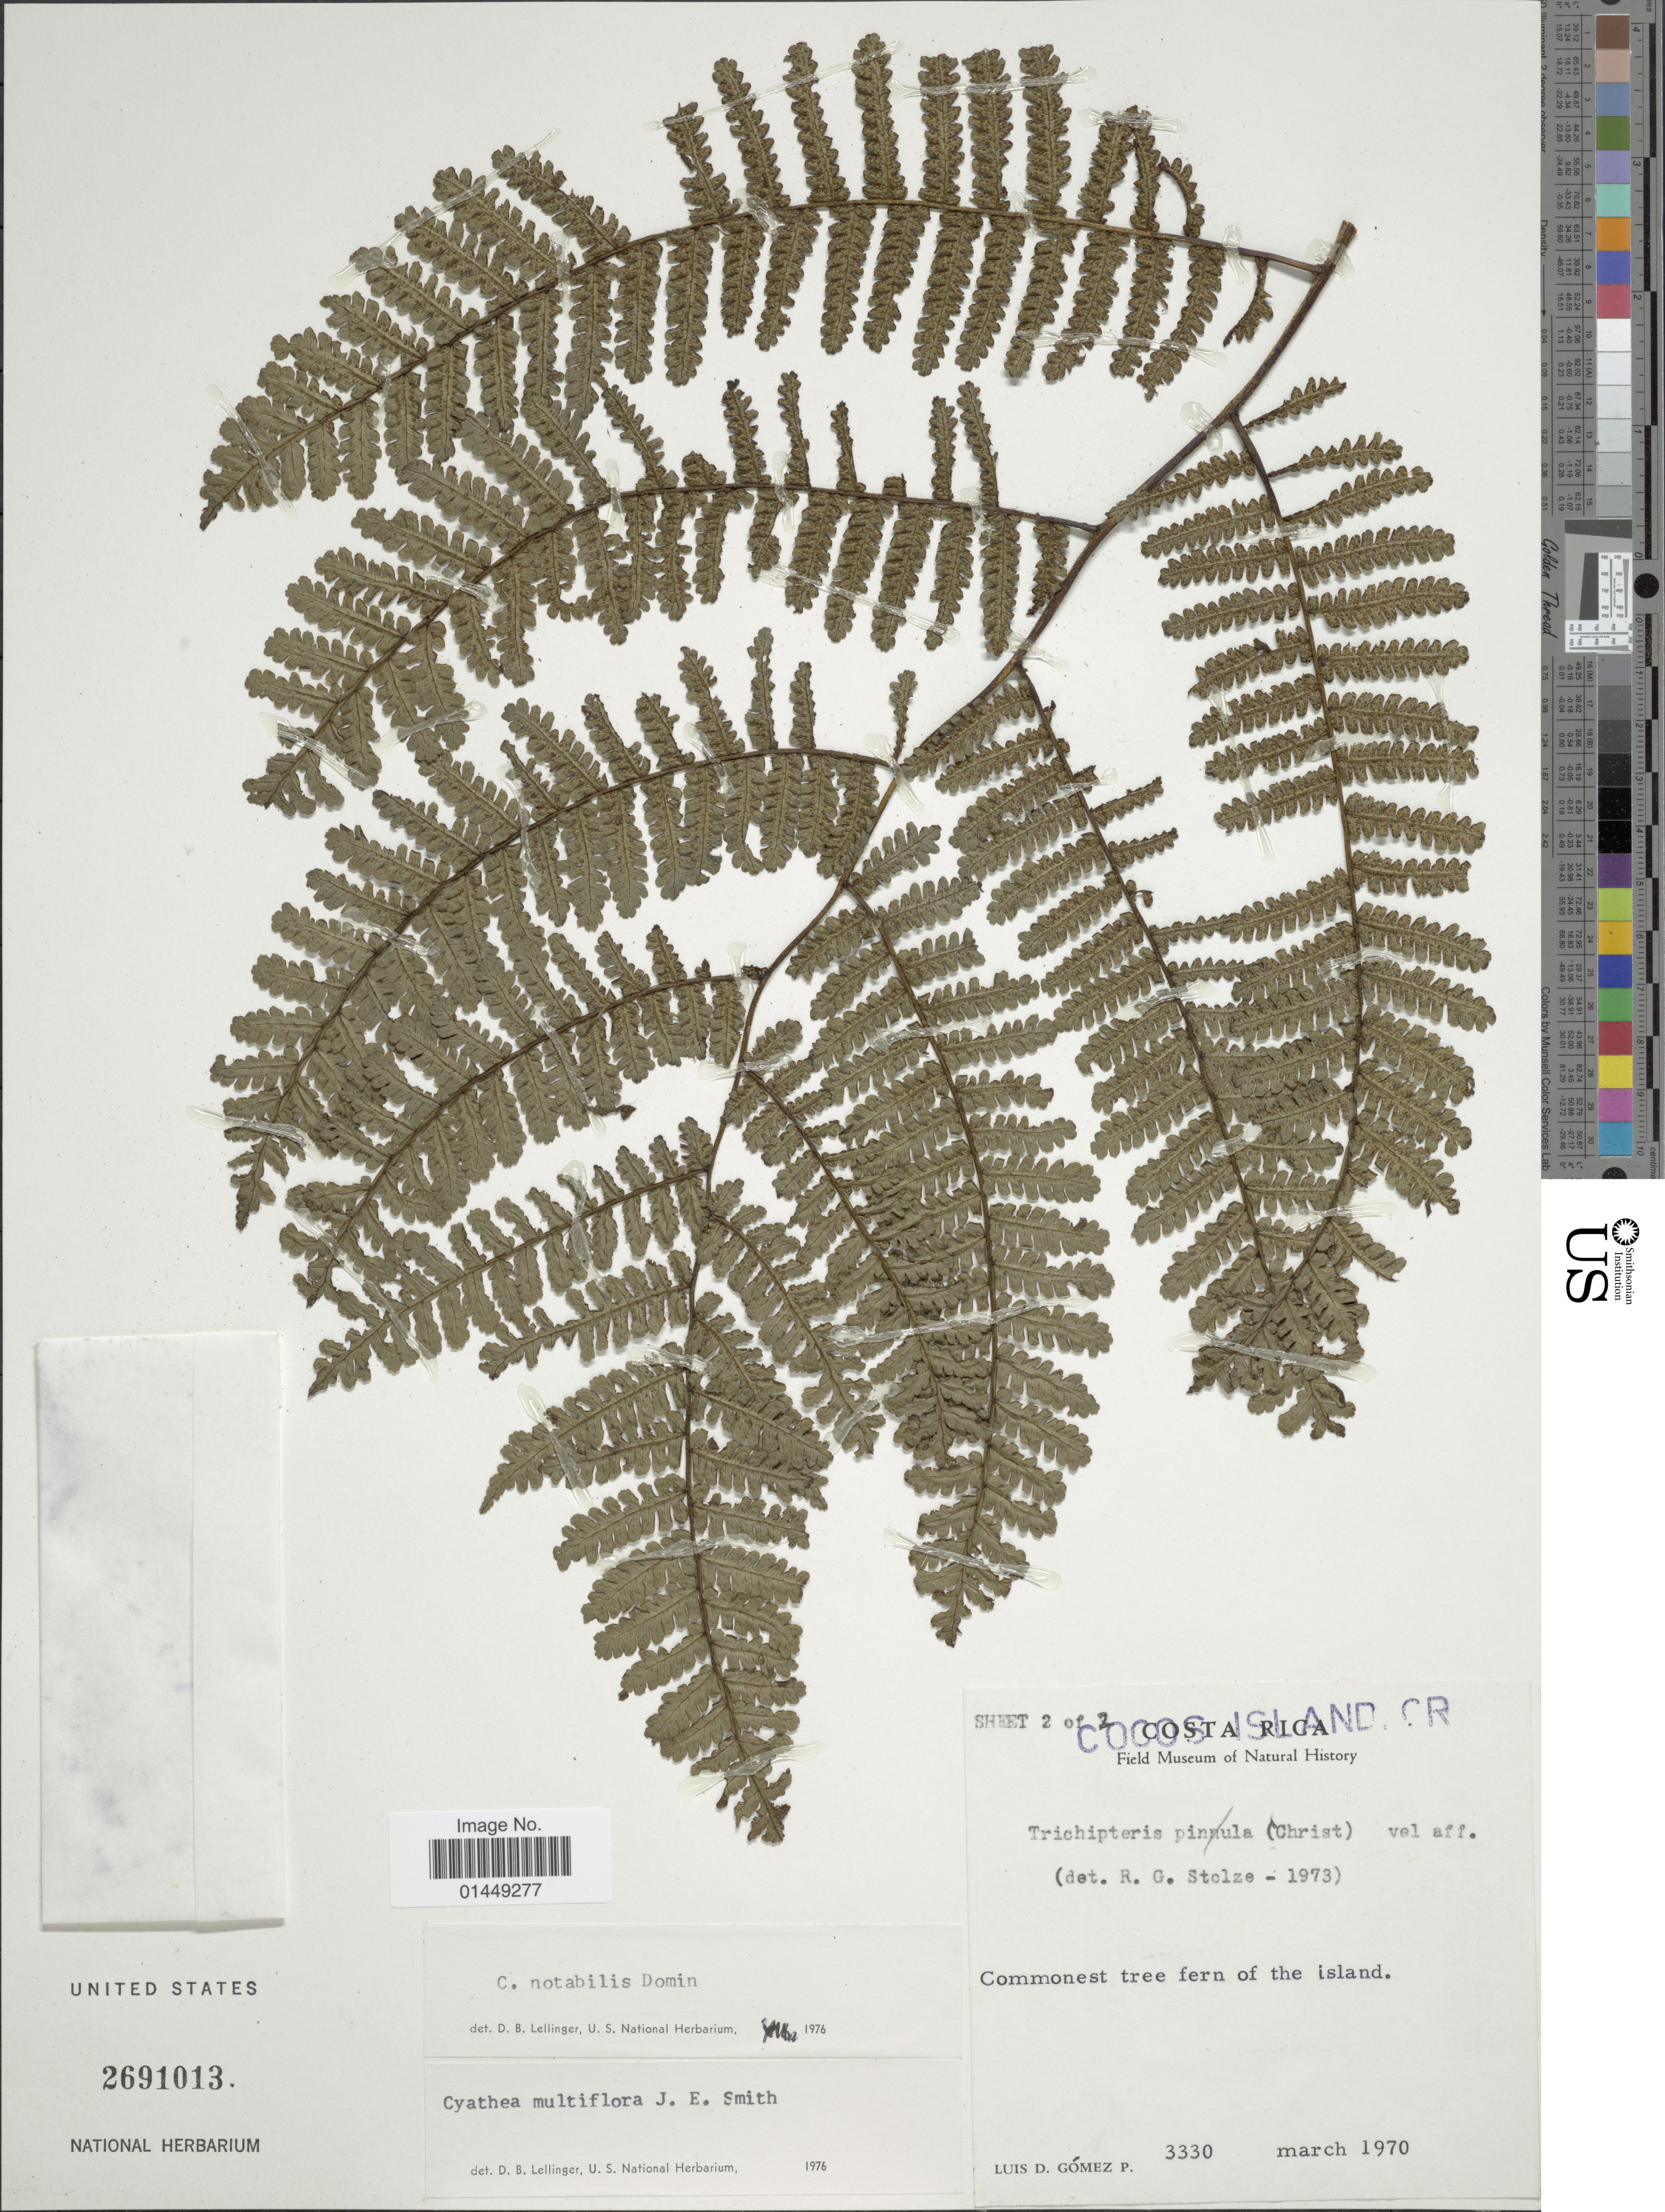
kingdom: Plantae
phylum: Tracheophyta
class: Polypodiopsida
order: Cyatheales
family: Cyatheaceae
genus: Cyathea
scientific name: Cyathea notabilis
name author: Domin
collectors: L. D. Gómez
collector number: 3330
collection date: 1970-03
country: Costa Rica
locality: Cocos Island, C.R. Commonest tree fern of the island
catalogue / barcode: US 2691013